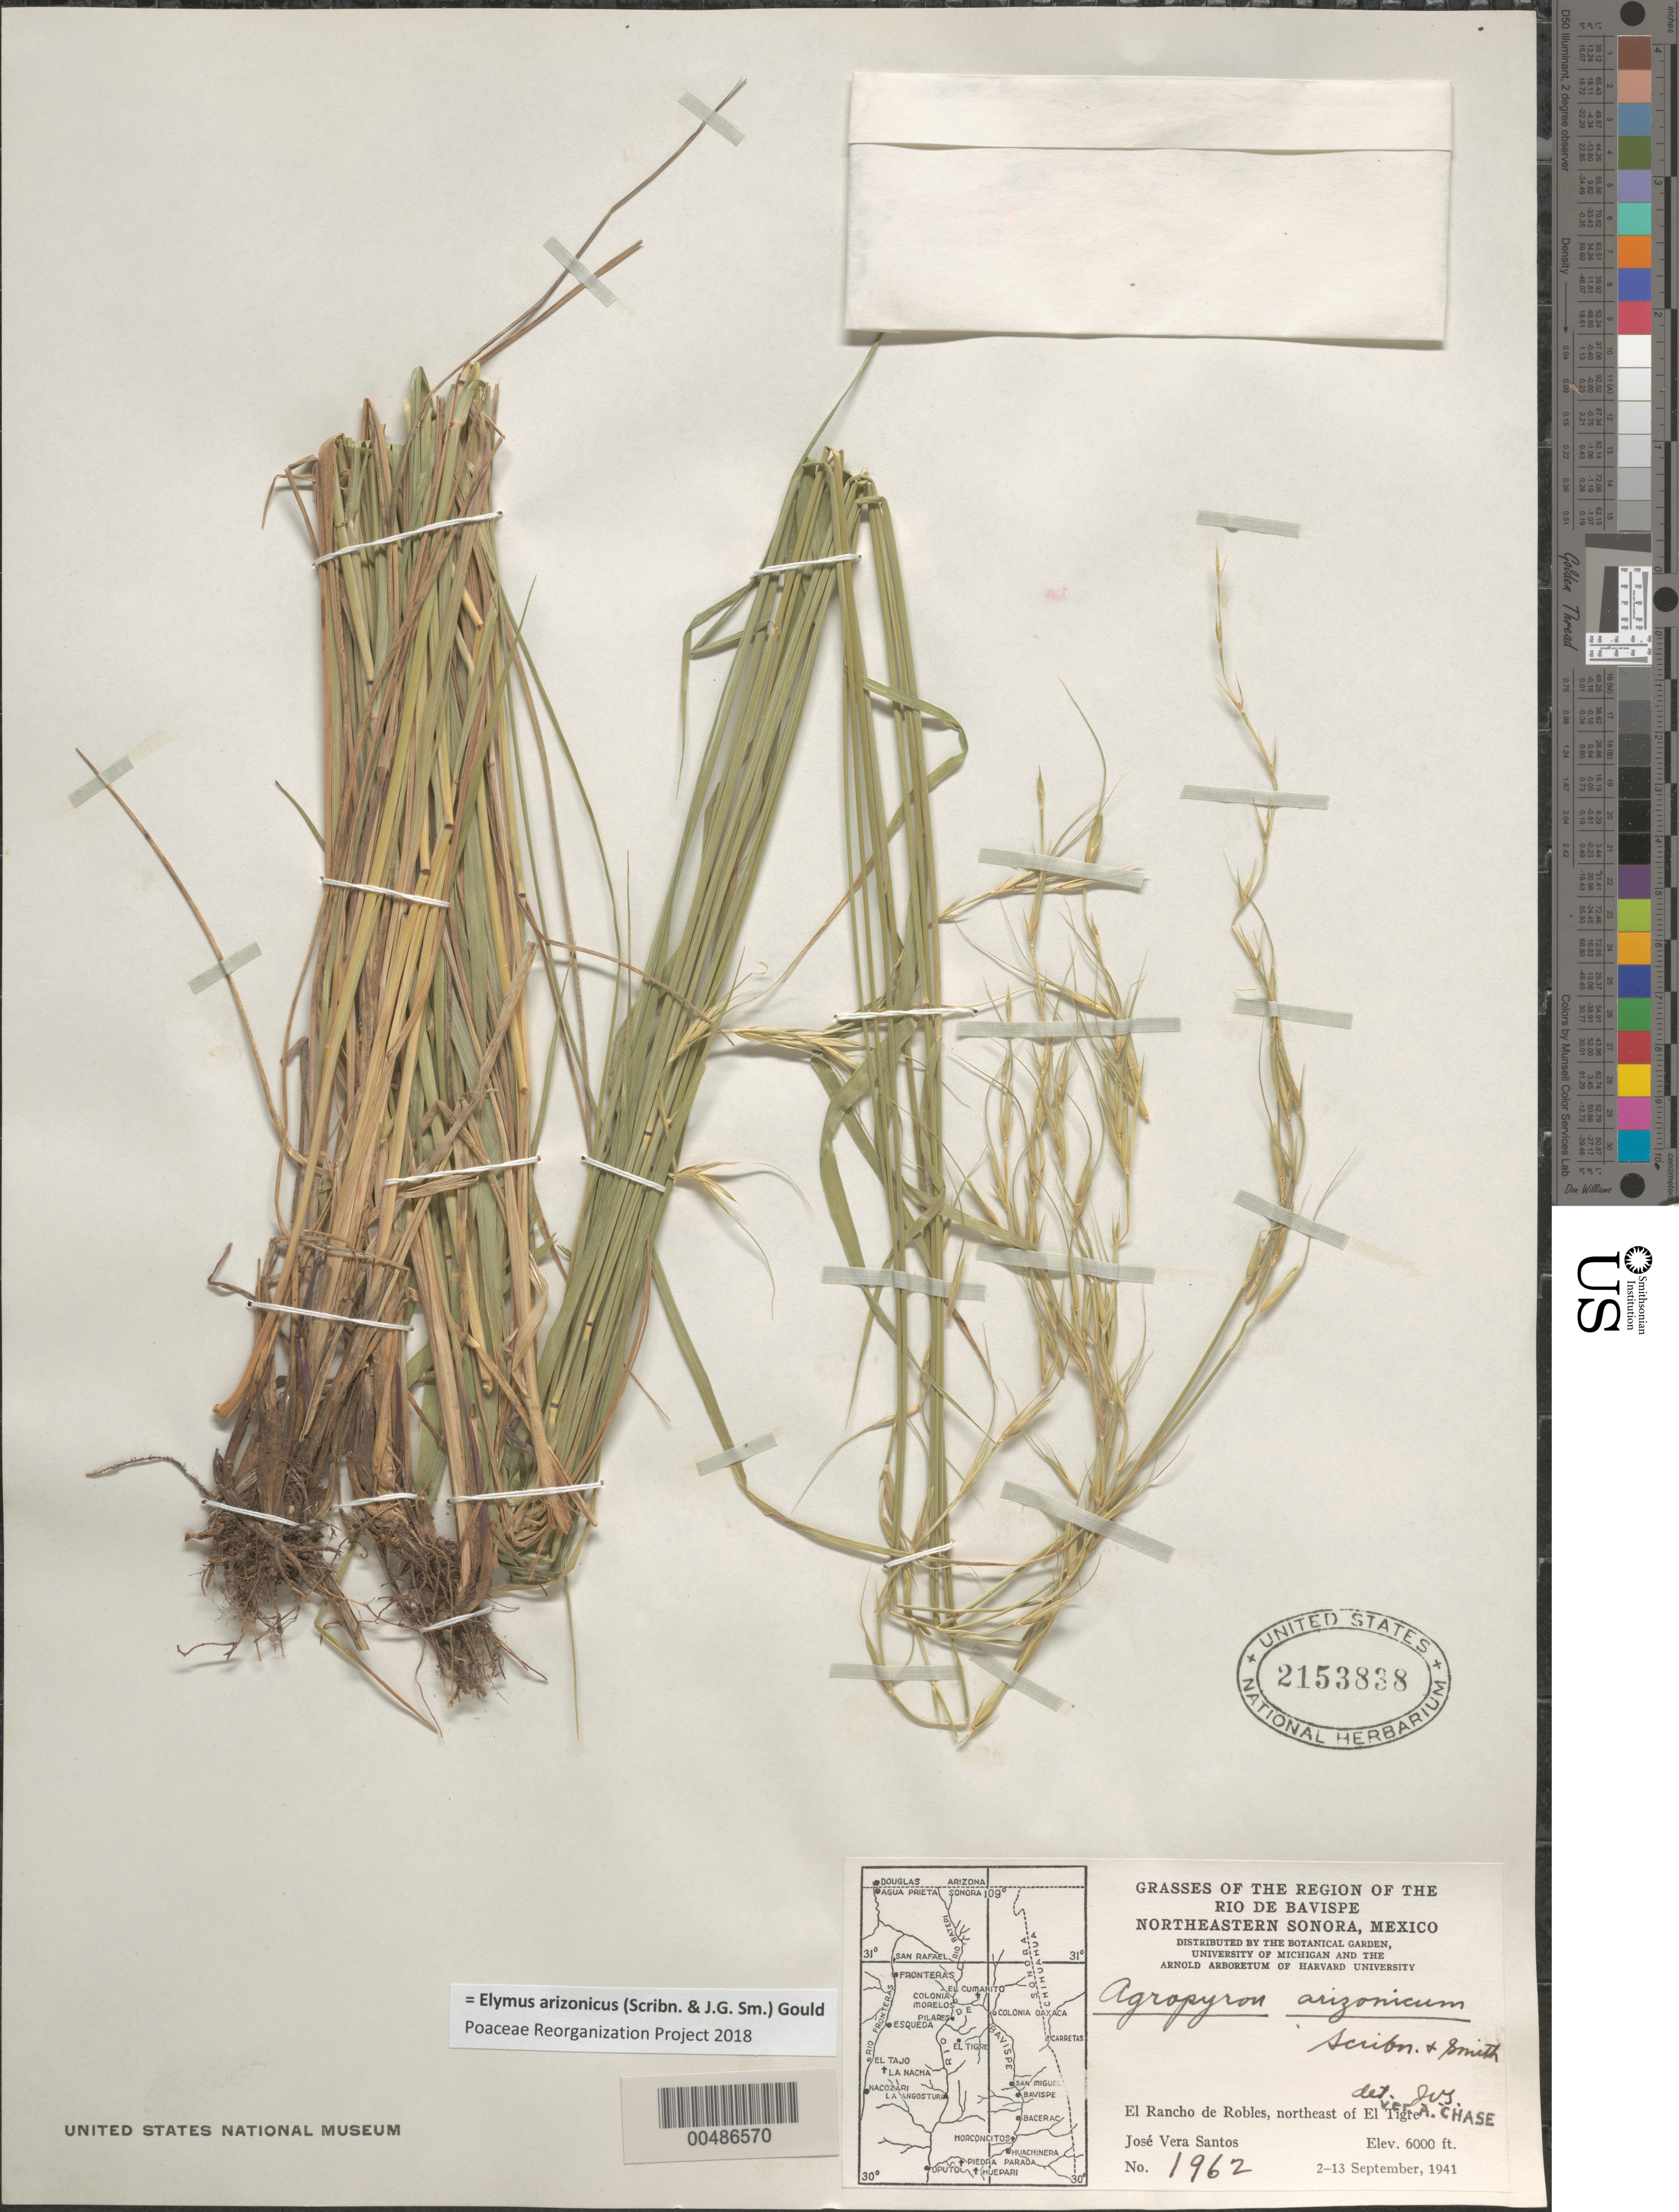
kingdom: Plantae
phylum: Tracheophyta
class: Liliopsida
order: Poales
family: Poaceae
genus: Elymus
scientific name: Elymus arizonicus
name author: (Scribn. & J.G. Sm.) Gould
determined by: Poaceae Reorganization Project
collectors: J. V. Santos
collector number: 1962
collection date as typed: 2 Sep 1941 to 13 Sep 1941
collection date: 1941-09-02/1941-09-13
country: Mexico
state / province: Sonora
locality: NE Sonora, region of the Rio de Bavispe, El Rancho de Robles, NE of El Tigre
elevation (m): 1829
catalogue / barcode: US 2153838